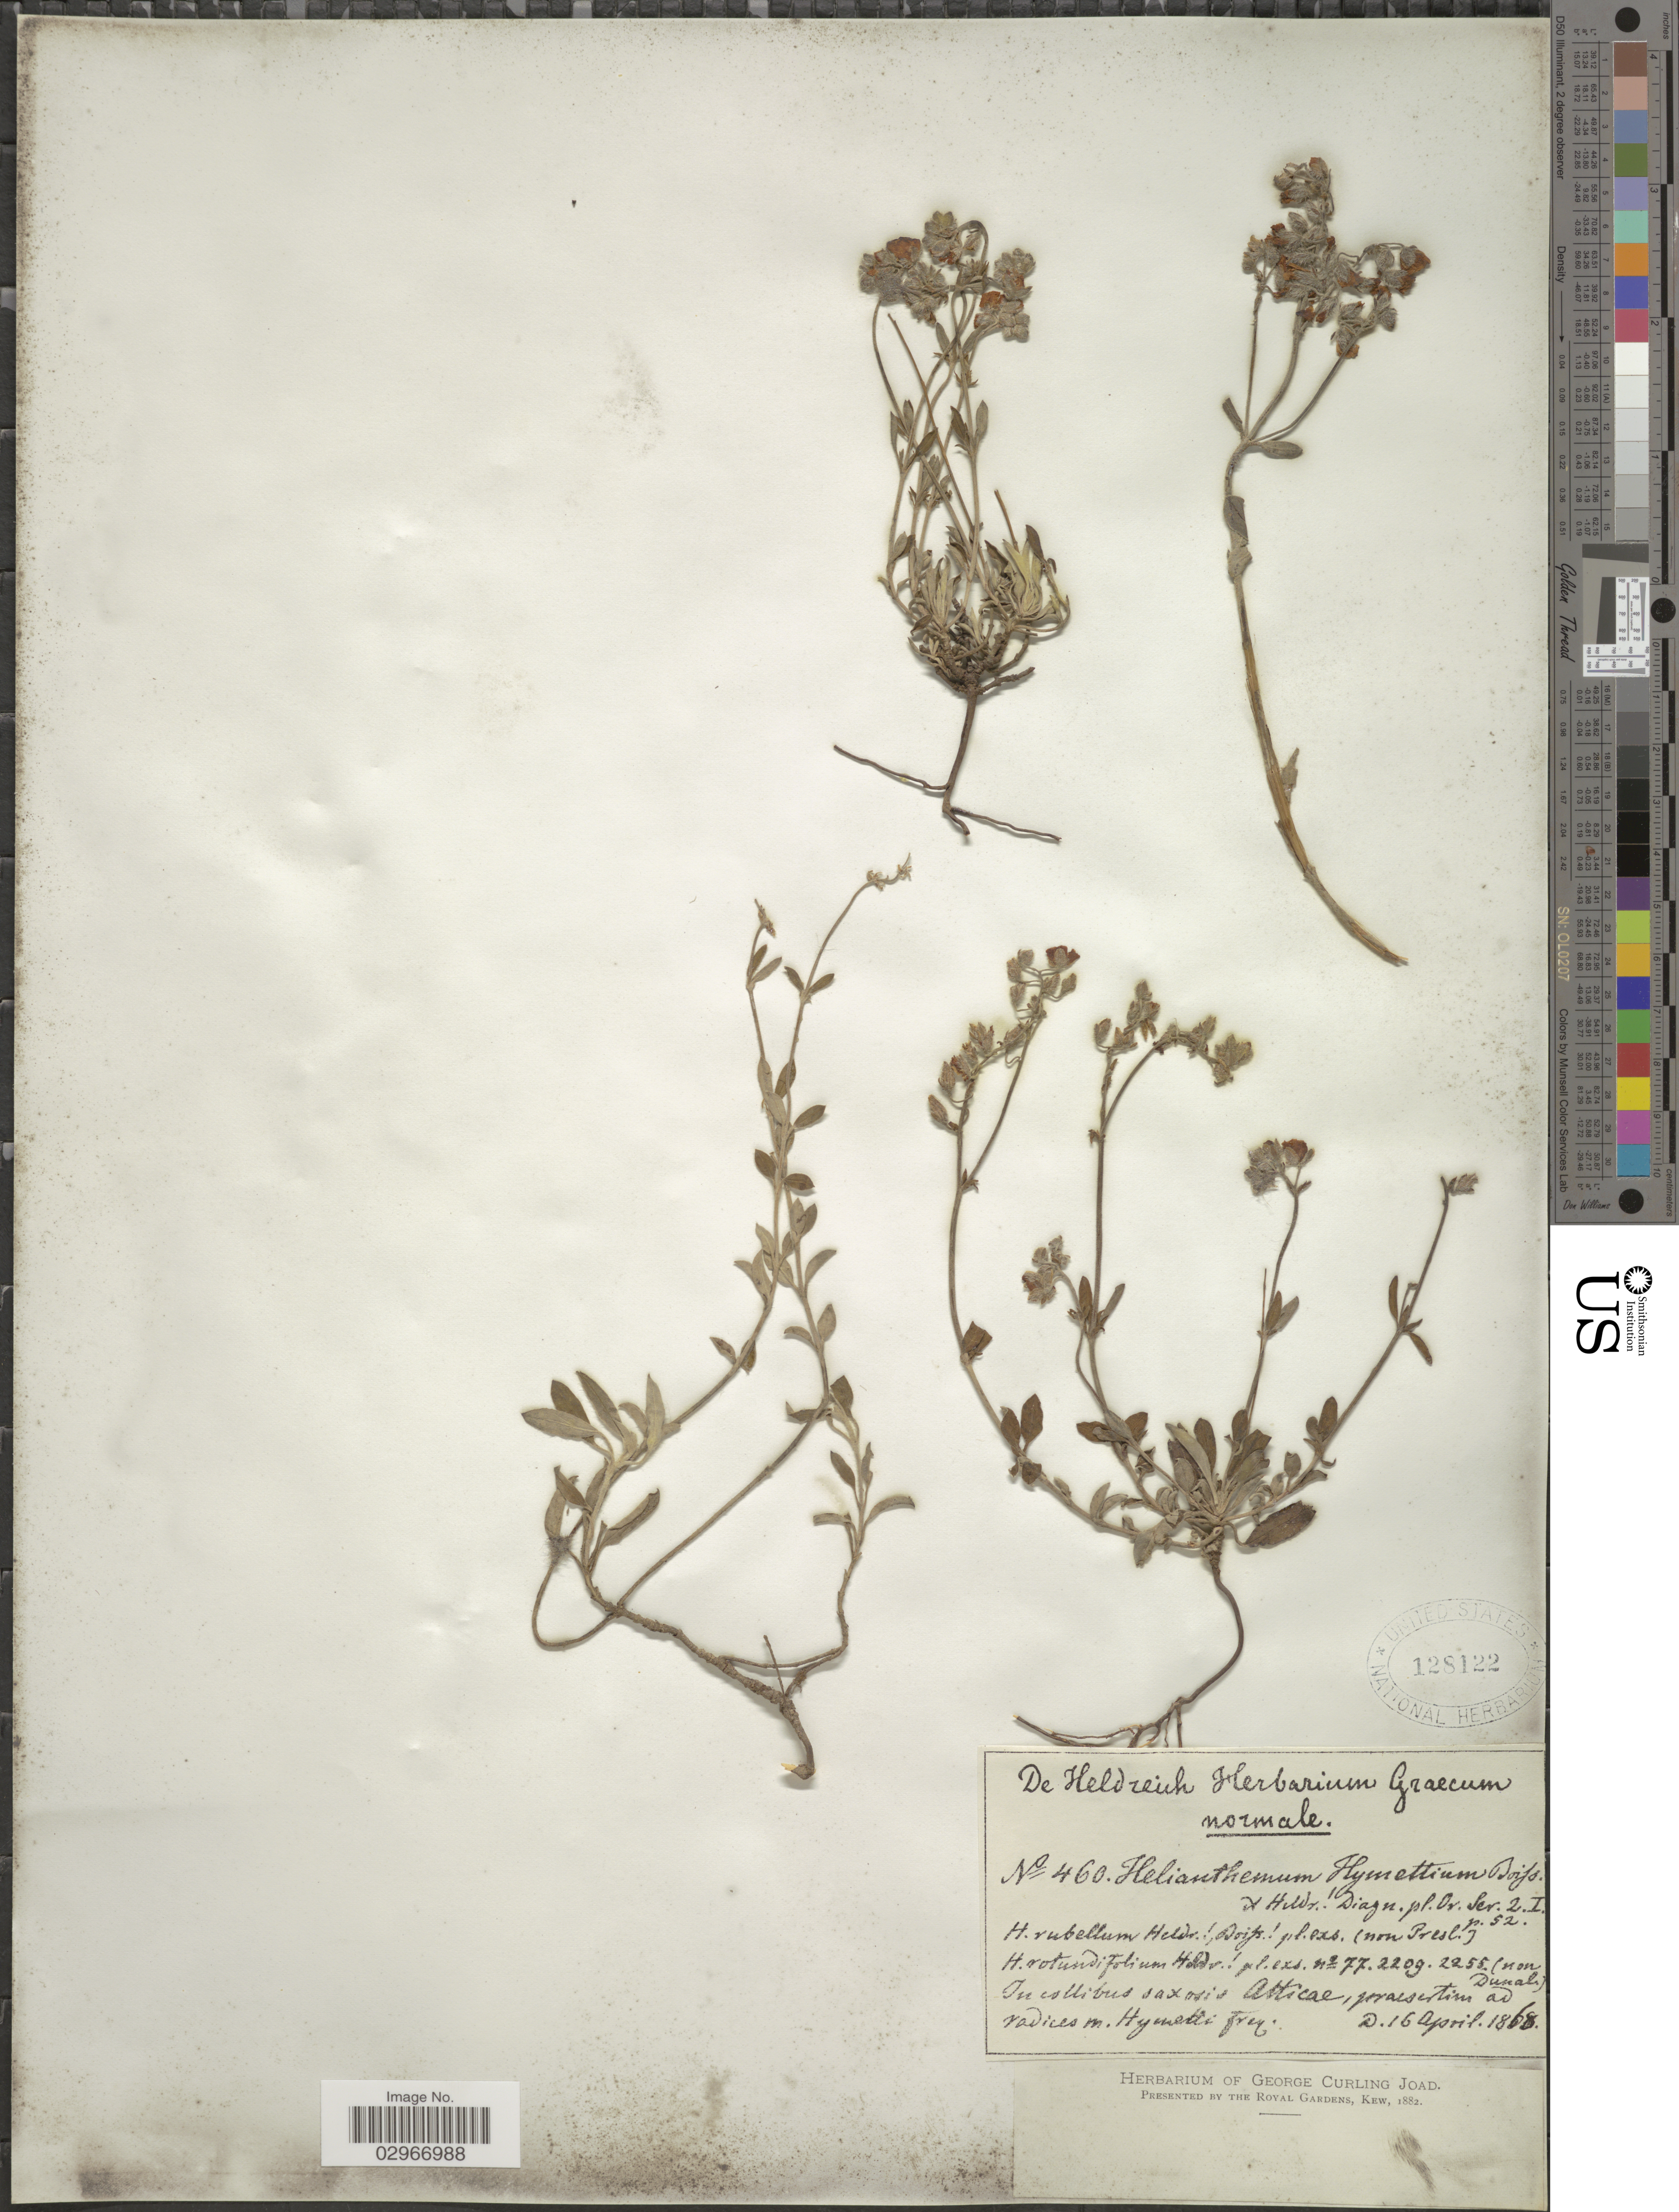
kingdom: Plantae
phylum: Tracheophyta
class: Magnoliopsida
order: Malvales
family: Cistaceae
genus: Helianthemum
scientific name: Helianthemum hymettium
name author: Boiss. & Heldr.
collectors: ex herb. De Heldreich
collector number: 460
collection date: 1868-04-16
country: Greece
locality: Graecum. In collibus saxosis Atticae, praesetim ad vadices m. Hymetti freq.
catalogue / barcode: US 128122